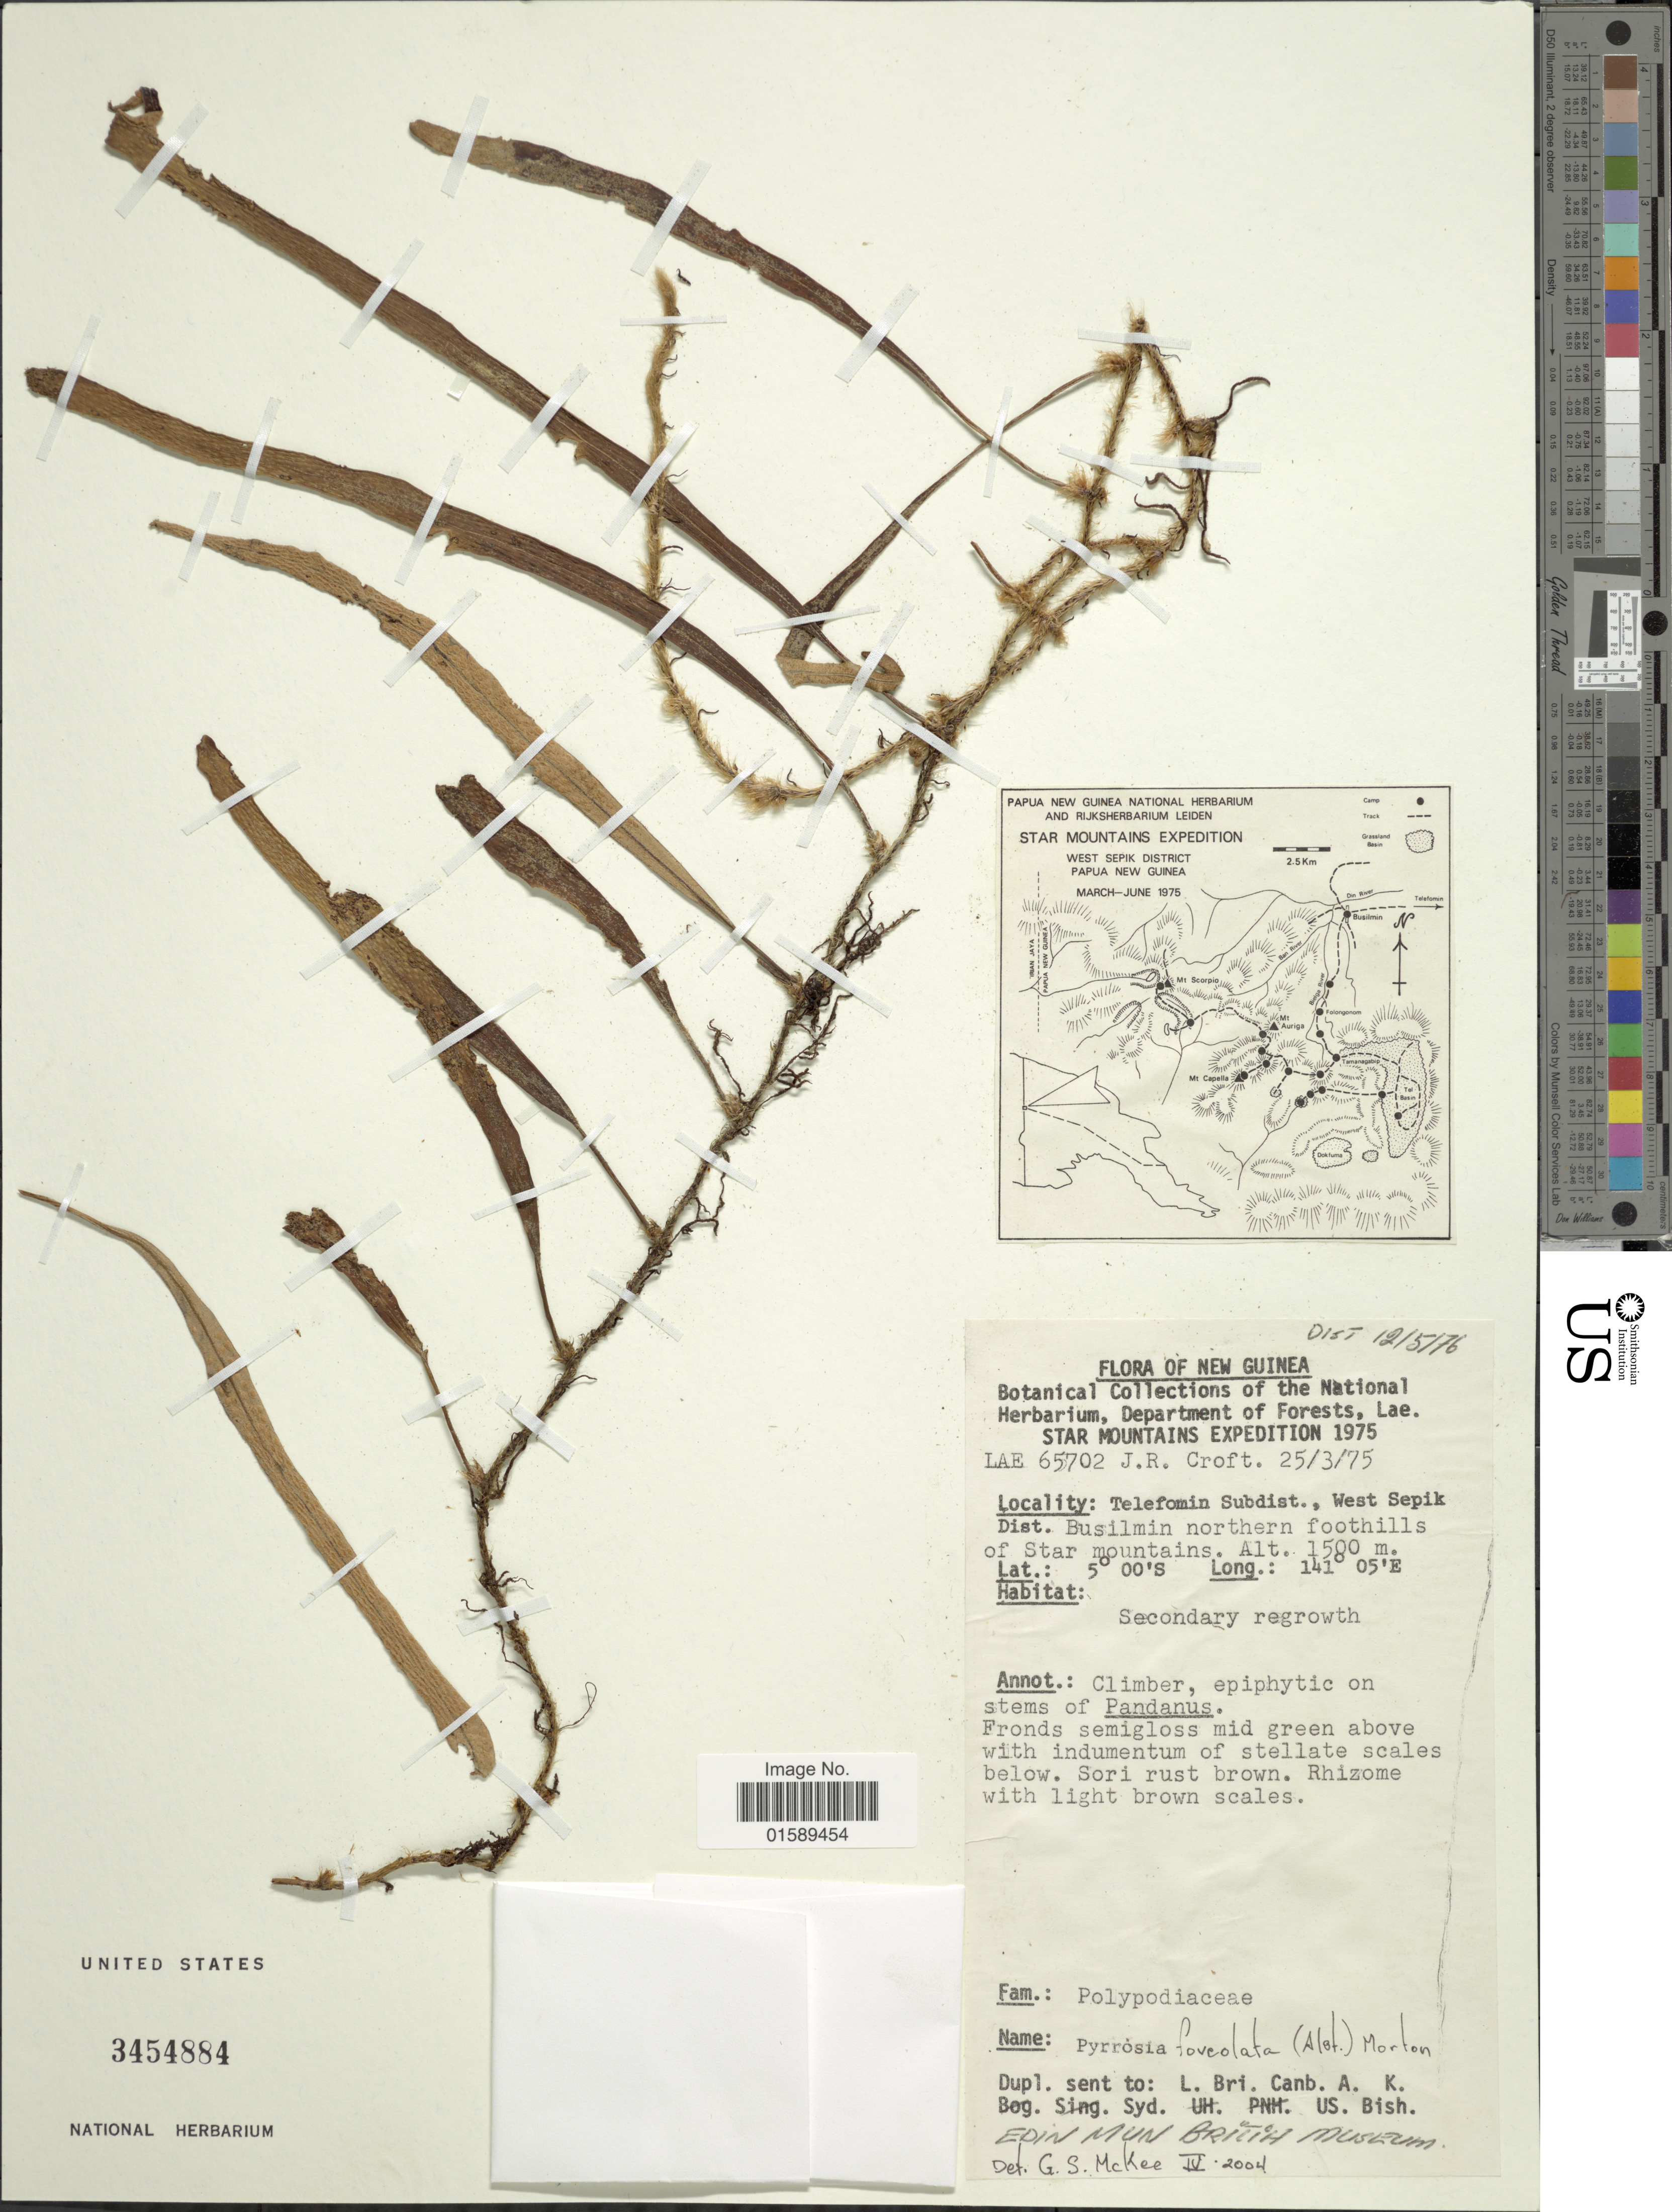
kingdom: Plantae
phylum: Tracheophyta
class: Polypodiopsida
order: Polypodiales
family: Polypodiaceae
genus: Pyrrosia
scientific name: Pyrrosia foveolata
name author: (Alston) C.V. Morton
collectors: J. R. Croft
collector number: LAE65702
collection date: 1975-03-25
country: Papua New Guinea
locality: New Guinea. Telefonim Subdist. West Sepik, Dist. Busilman northern foothills of Star mountains.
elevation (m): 1500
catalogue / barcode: US 3454884